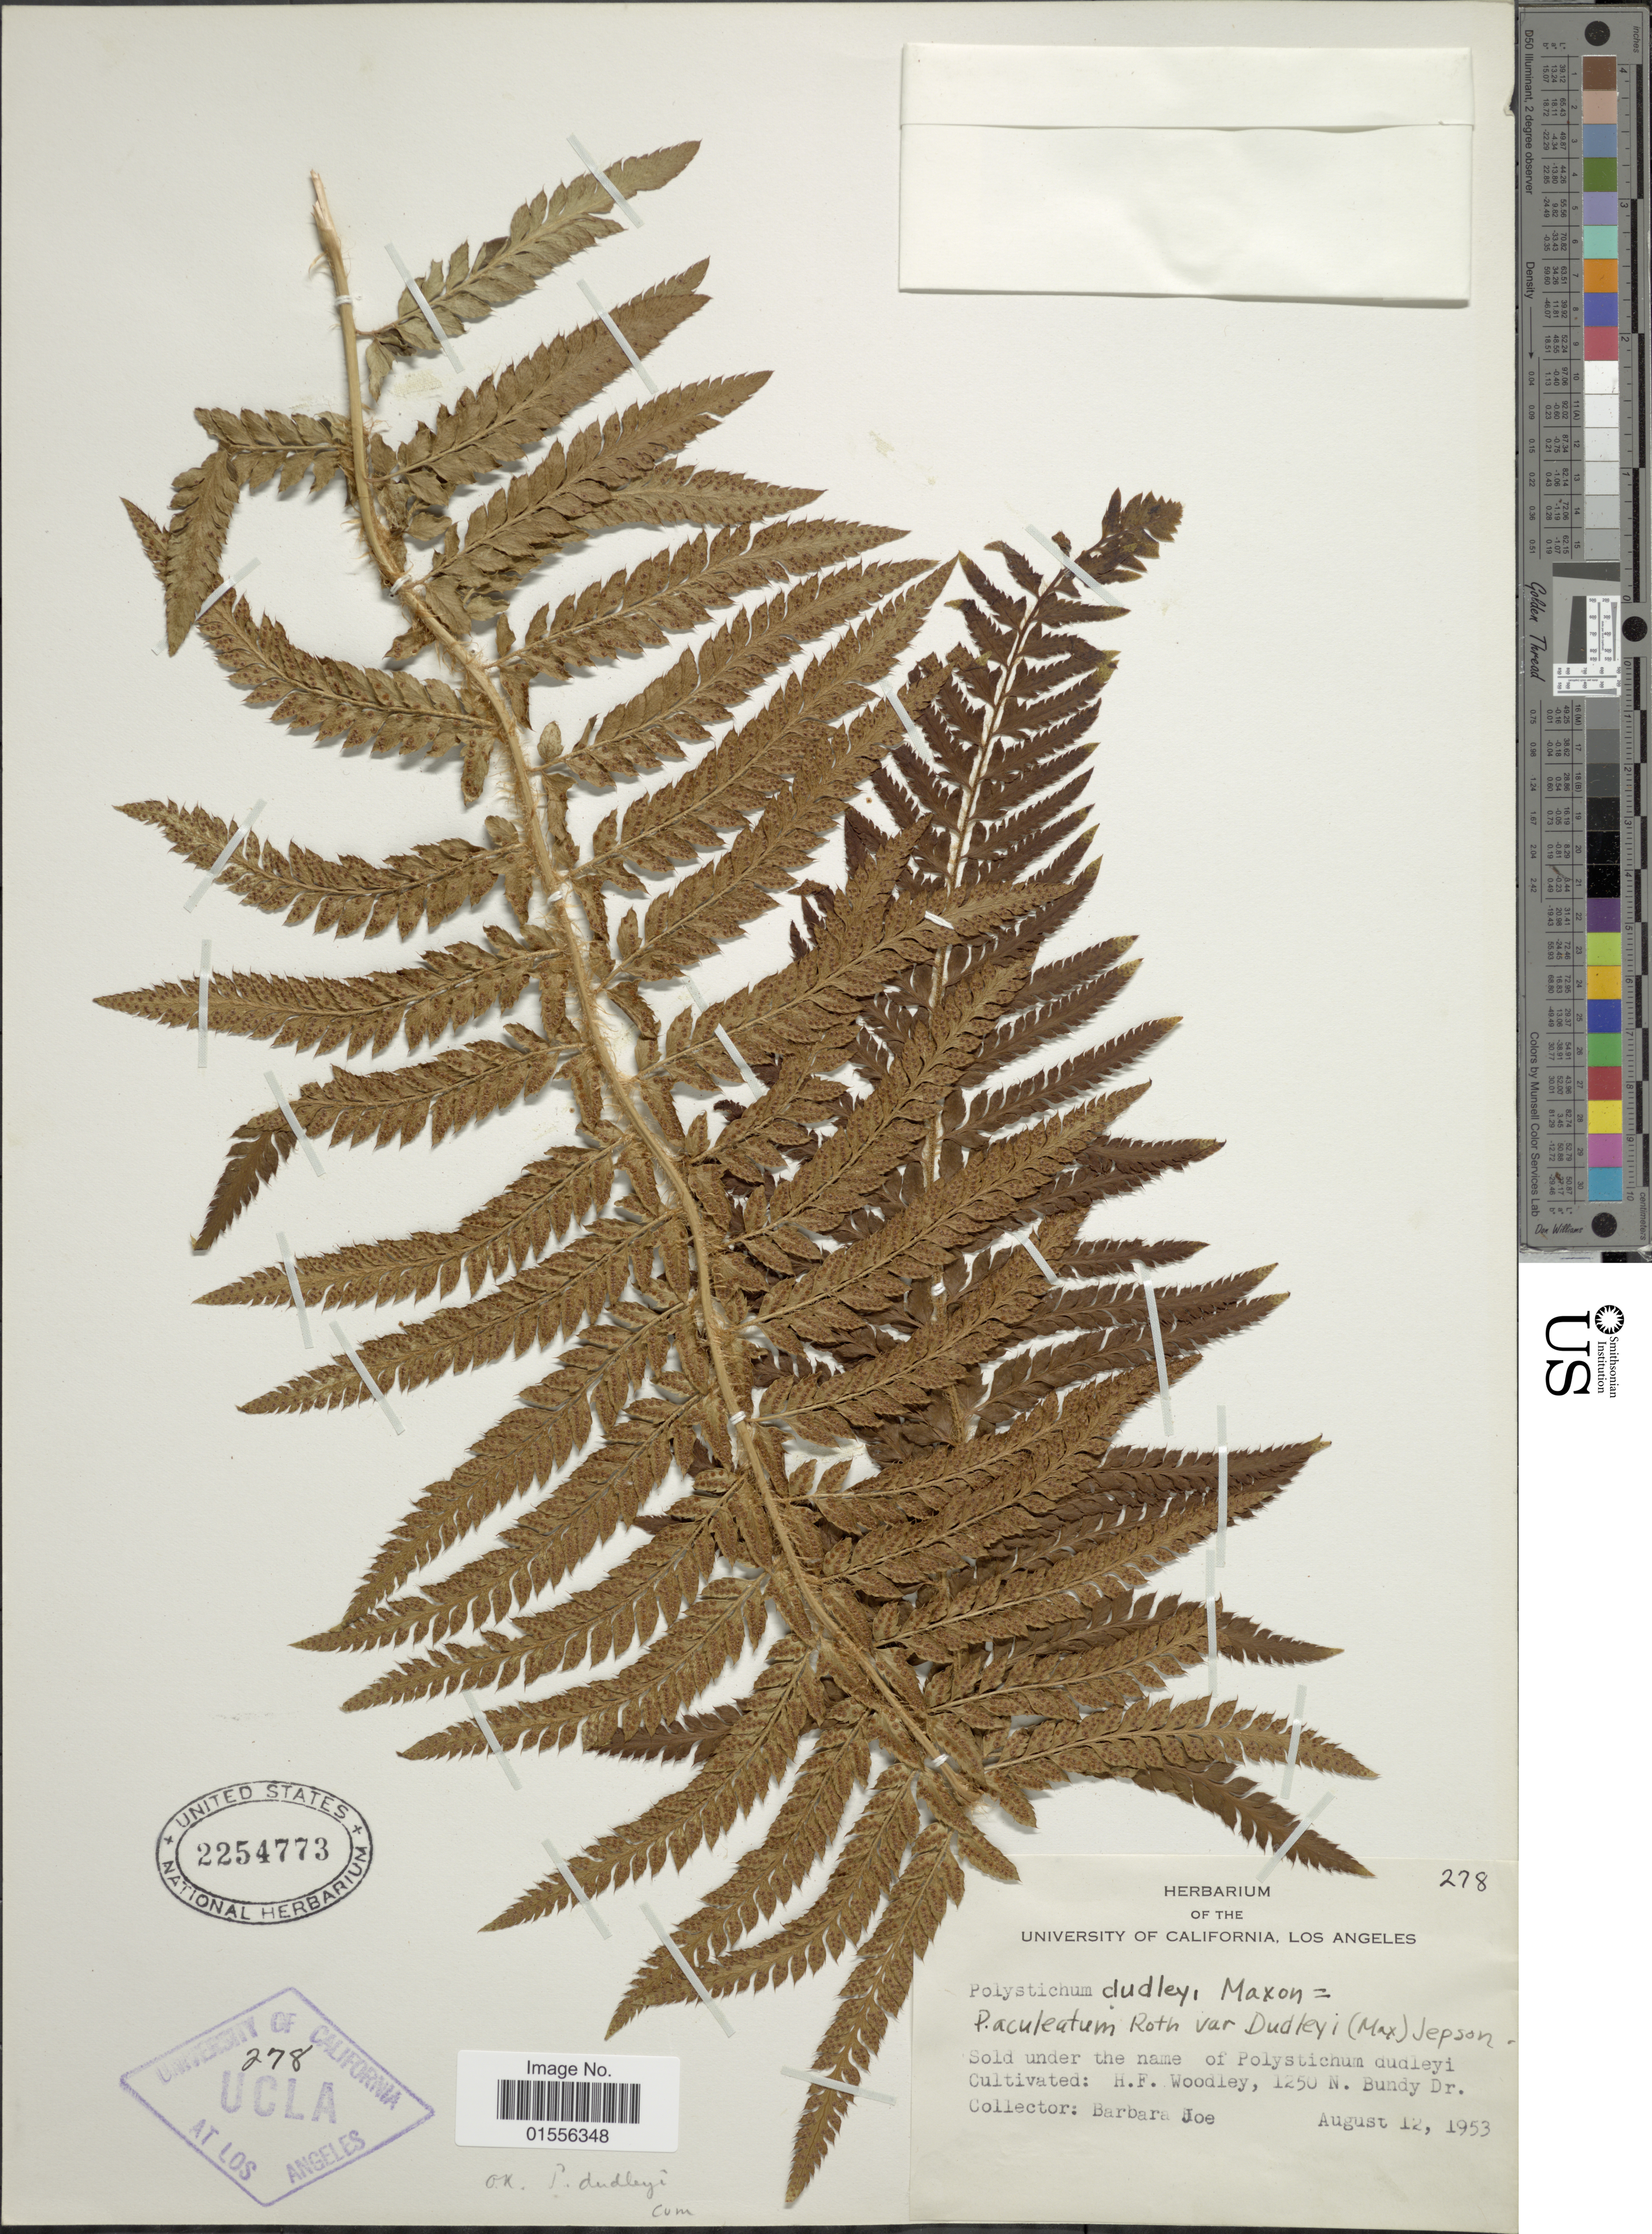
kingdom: Plantae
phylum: Tracheophyta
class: Polypodiopsida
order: Polypodiales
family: Dryopteridaceae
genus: Polystichum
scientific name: Polystichum dudleyi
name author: Maxon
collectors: B. Joe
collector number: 278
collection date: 1953-08-12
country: United States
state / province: California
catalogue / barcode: US 2254773